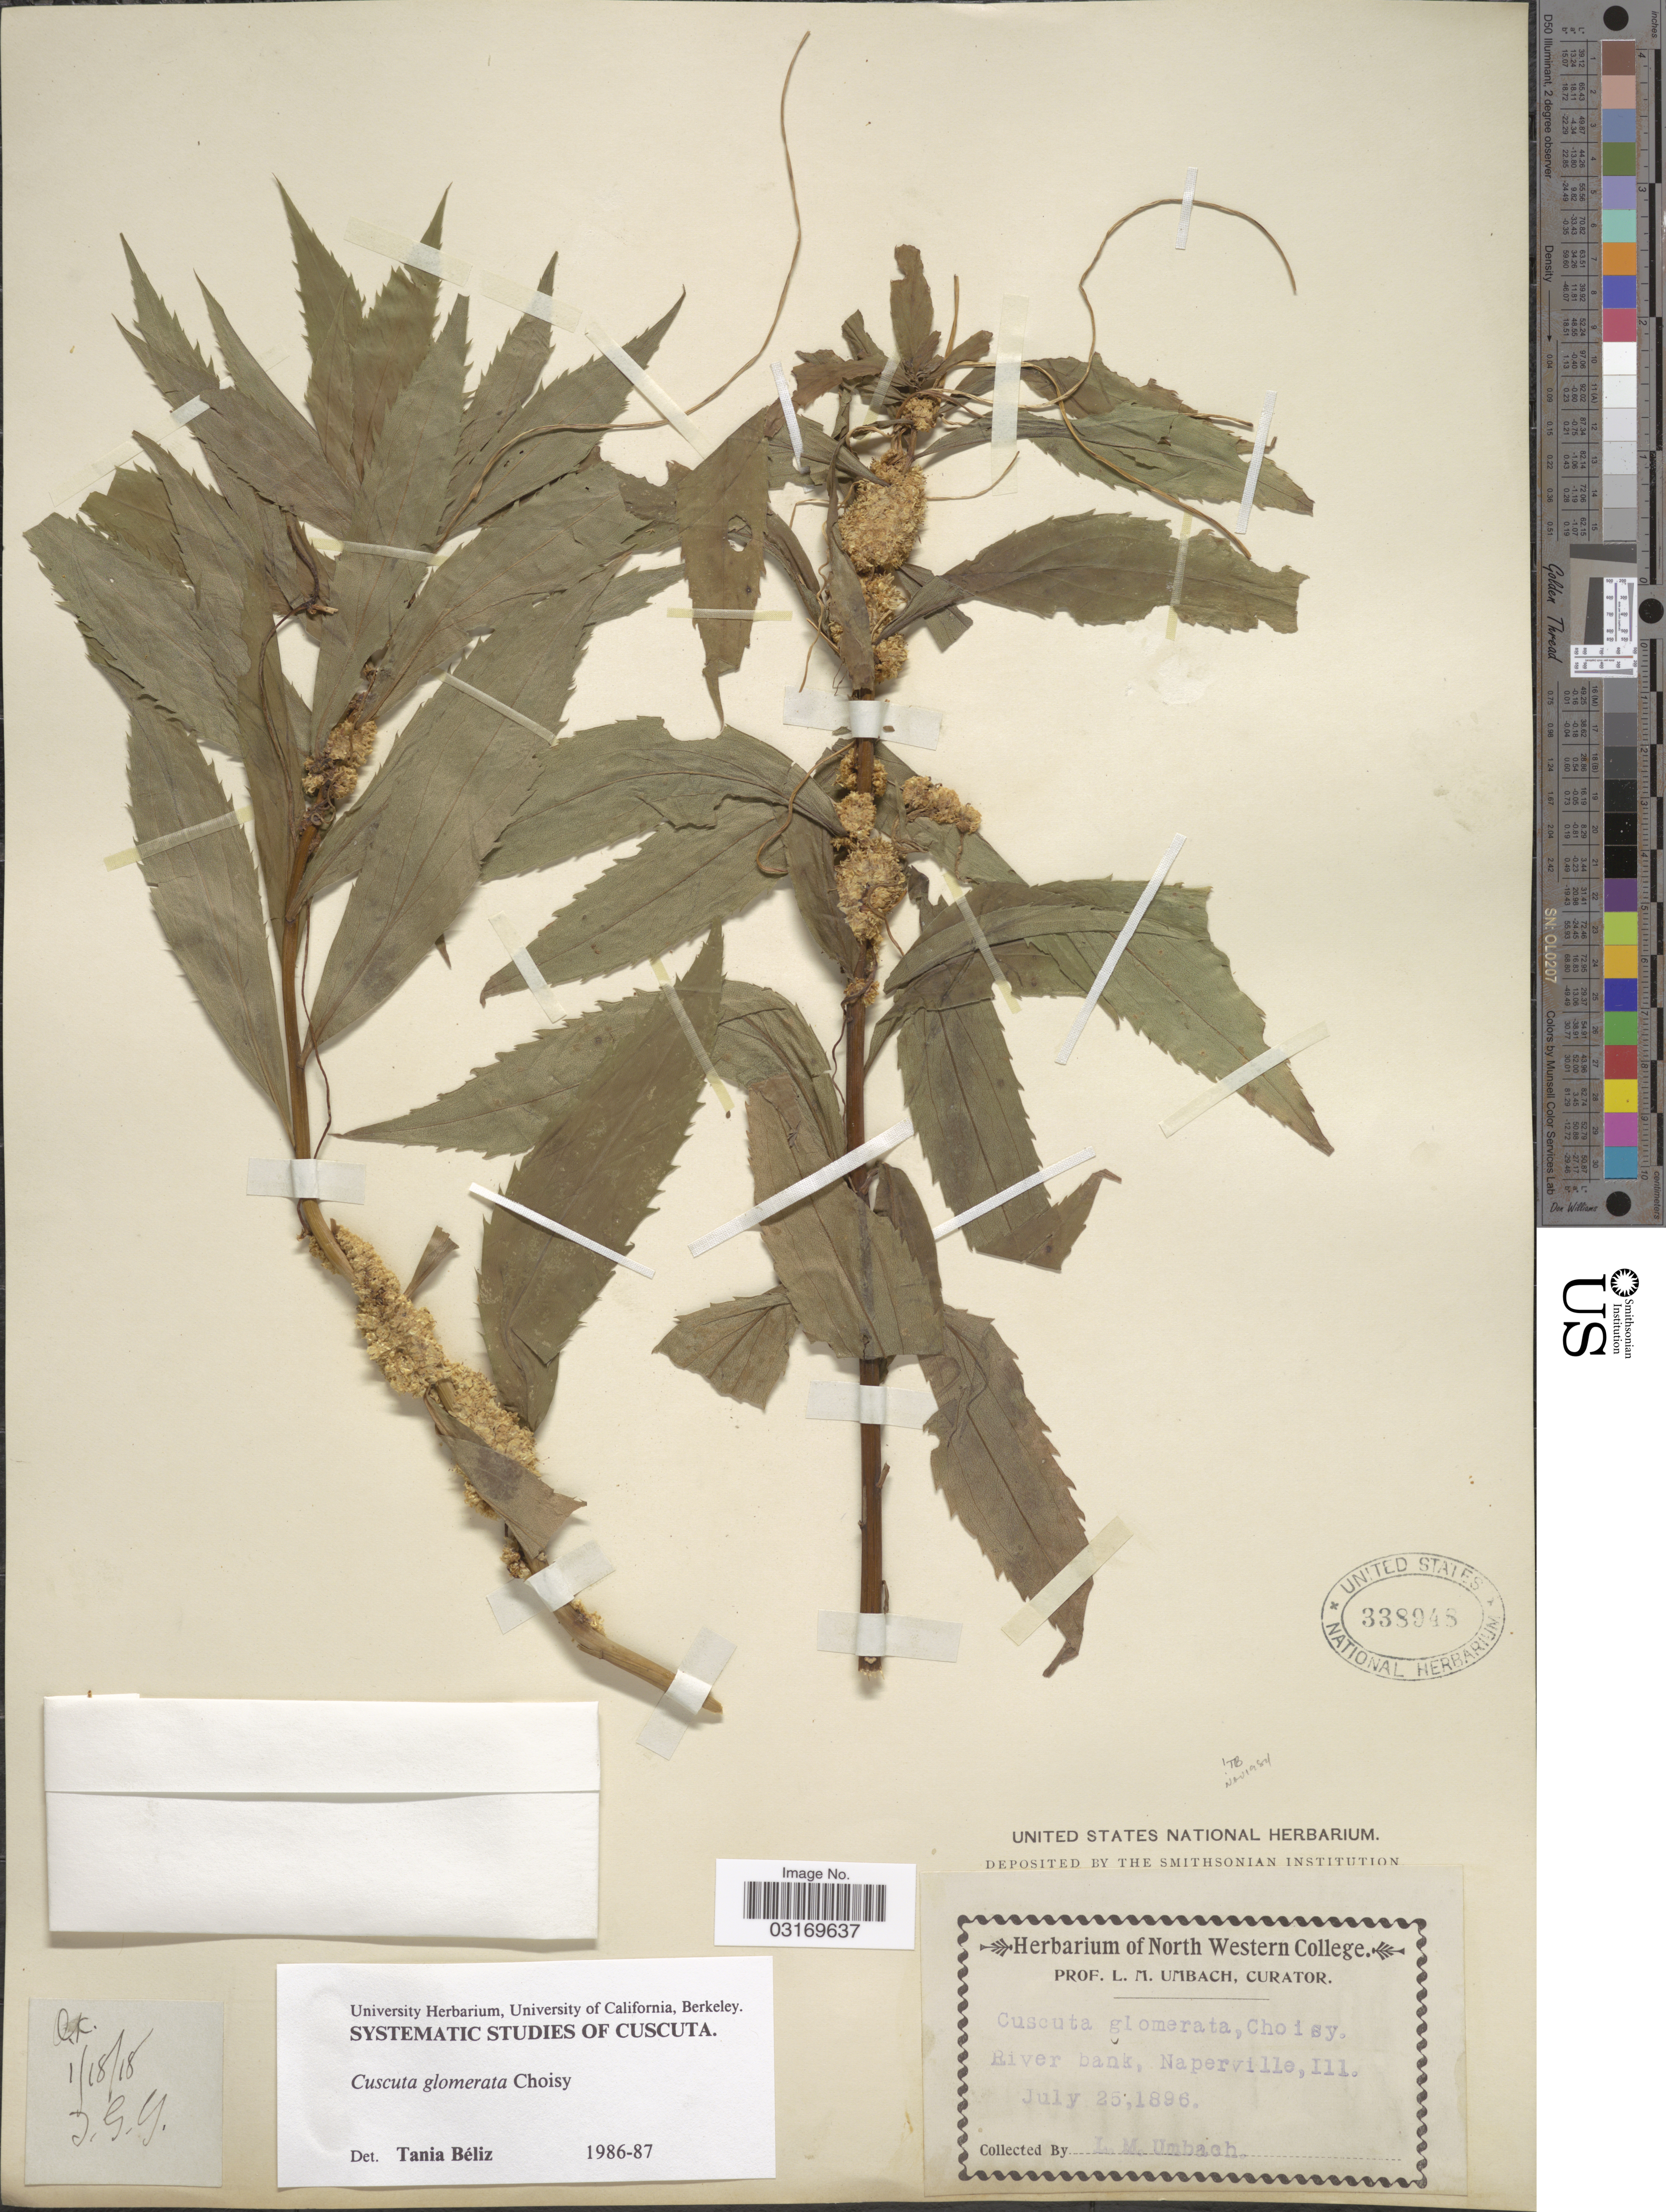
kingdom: Plantae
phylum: Tracheophyta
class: Magnoliopsida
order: Solanales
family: Convolvulaceae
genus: Cuscuta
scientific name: Cuscuta glomerata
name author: Chris.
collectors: L. M. Umbach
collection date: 1896-07-25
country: United States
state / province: Illinois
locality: River bank, Naperville.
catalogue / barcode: US 338948